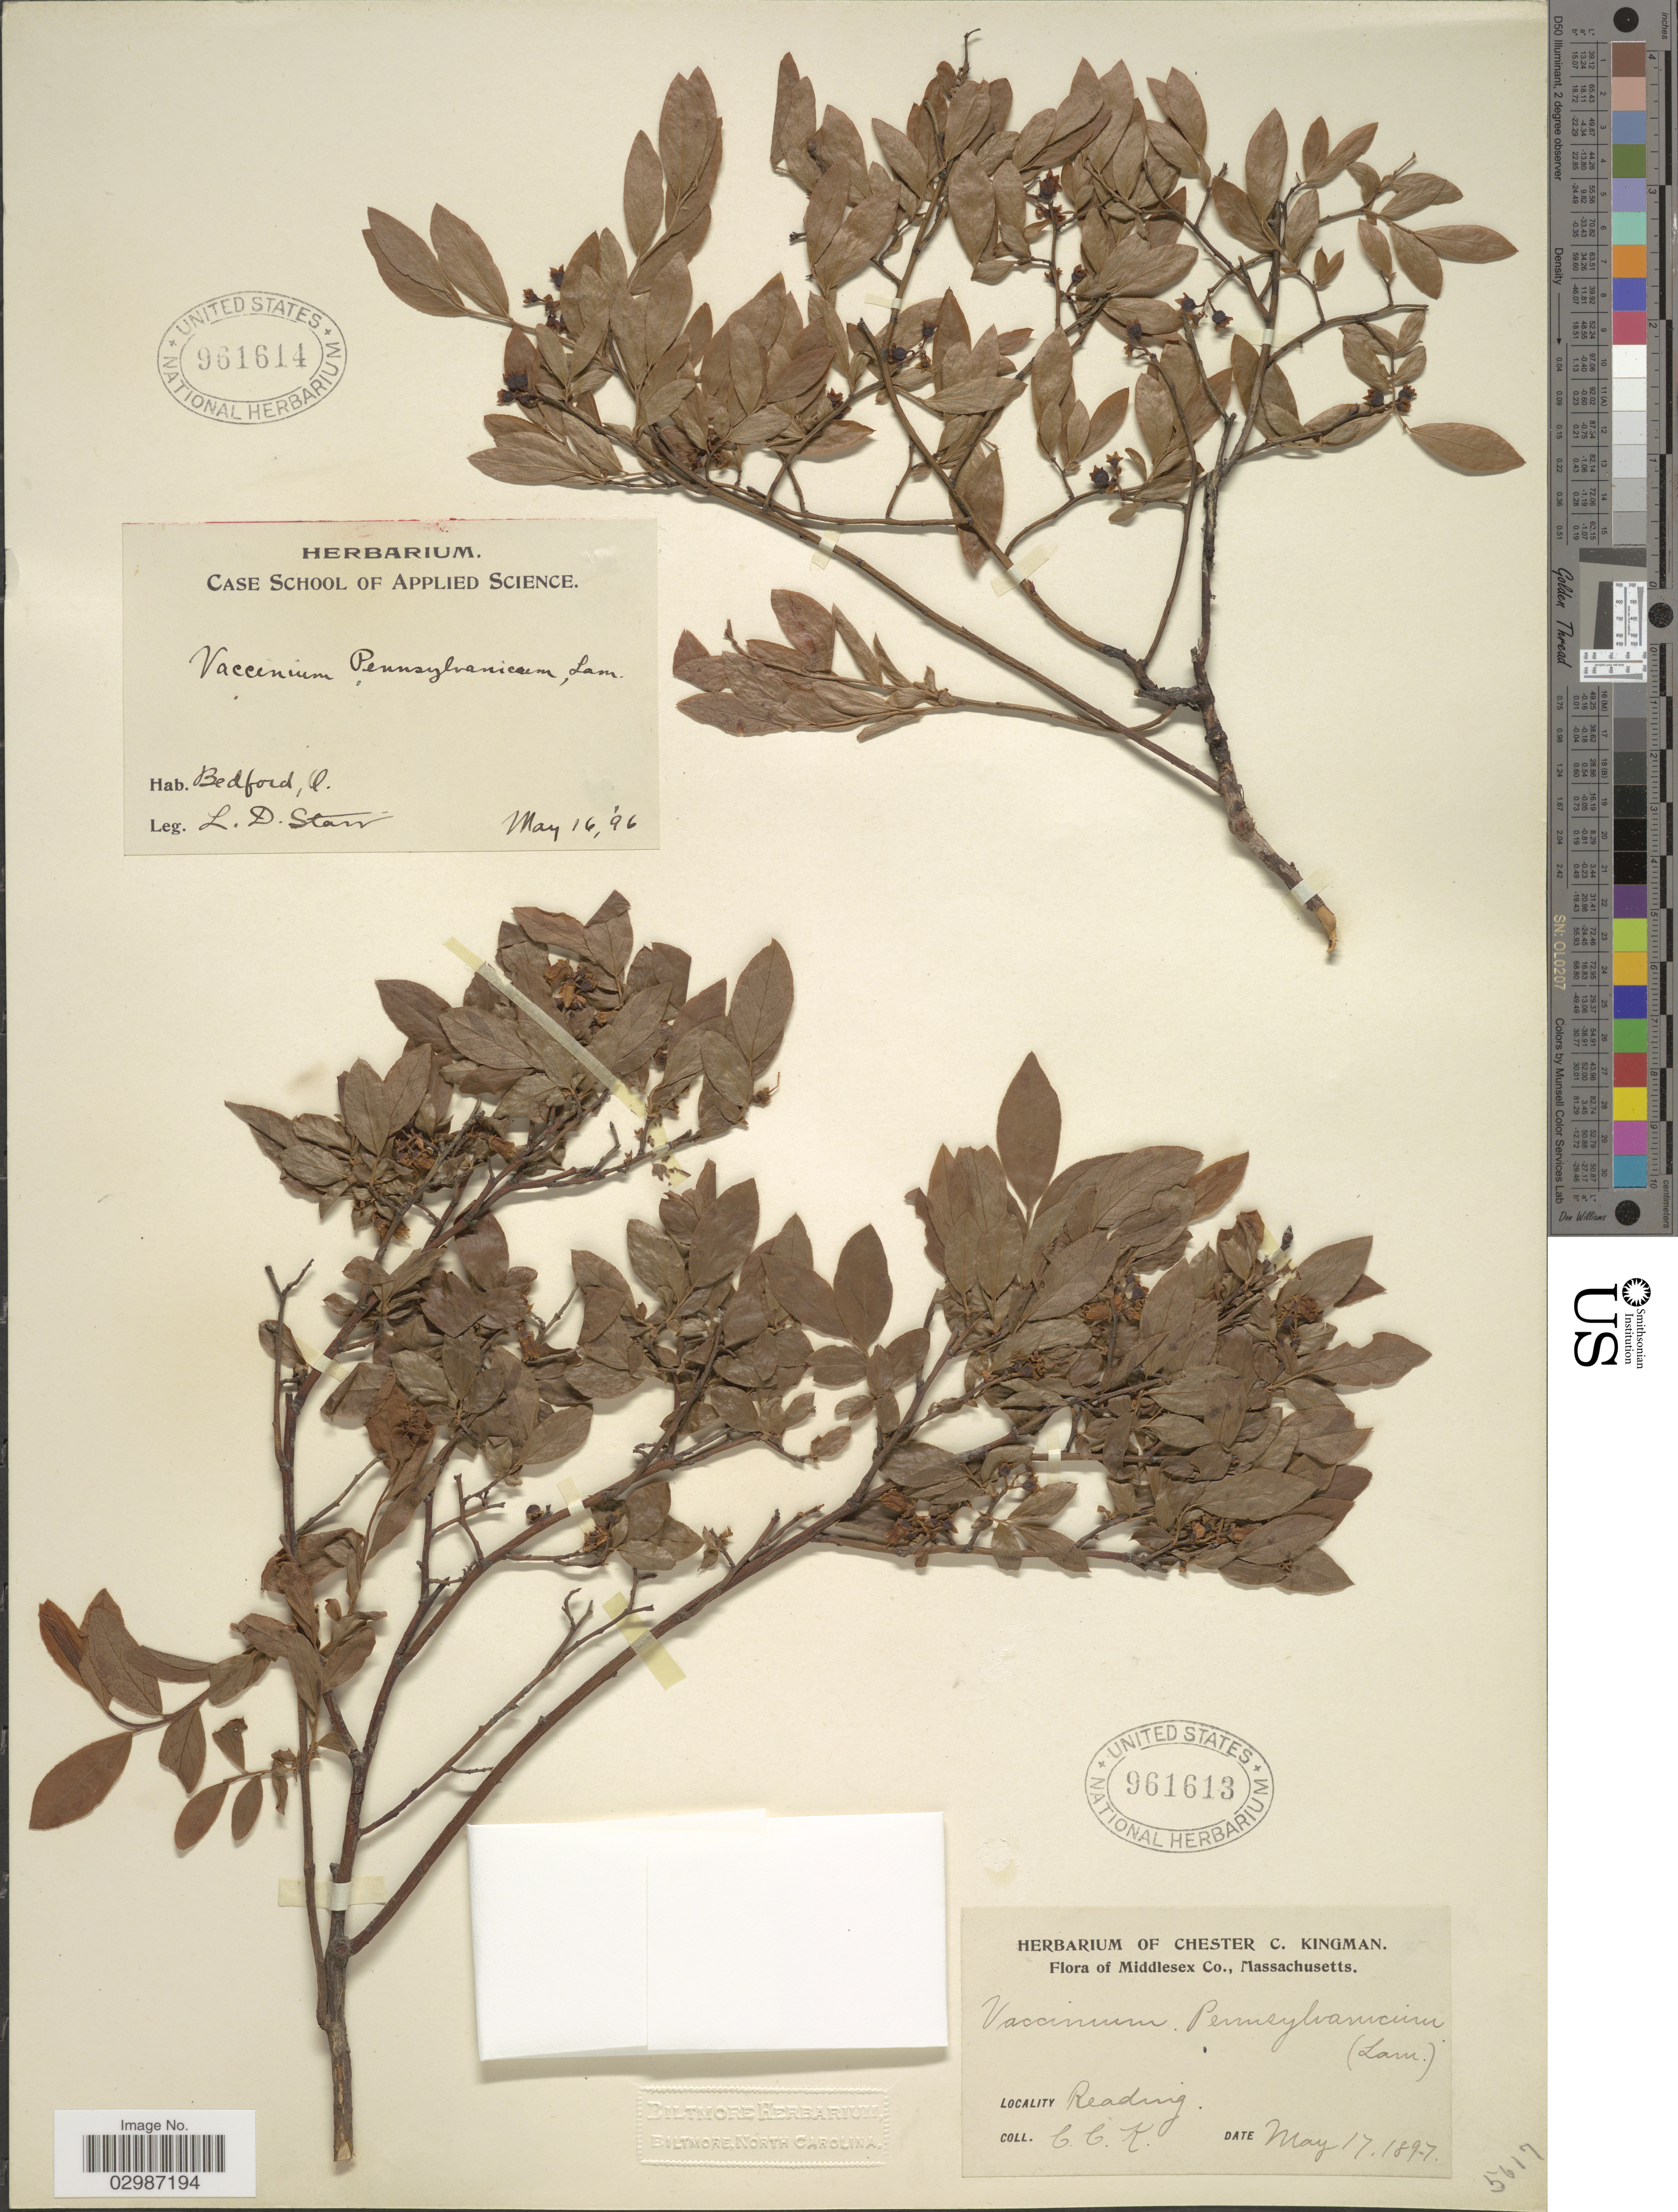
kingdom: Plantae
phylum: Tracheophyta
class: Magnoliopsida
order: Ericales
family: Ericaceae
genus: Vaccinium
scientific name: Vaccinium angustifolium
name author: Aiton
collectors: C. Kingman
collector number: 5617?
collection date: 1897-05-17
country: United States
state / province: Massachusetts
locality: Middlesex Co. Reading.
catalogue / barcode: US 961613